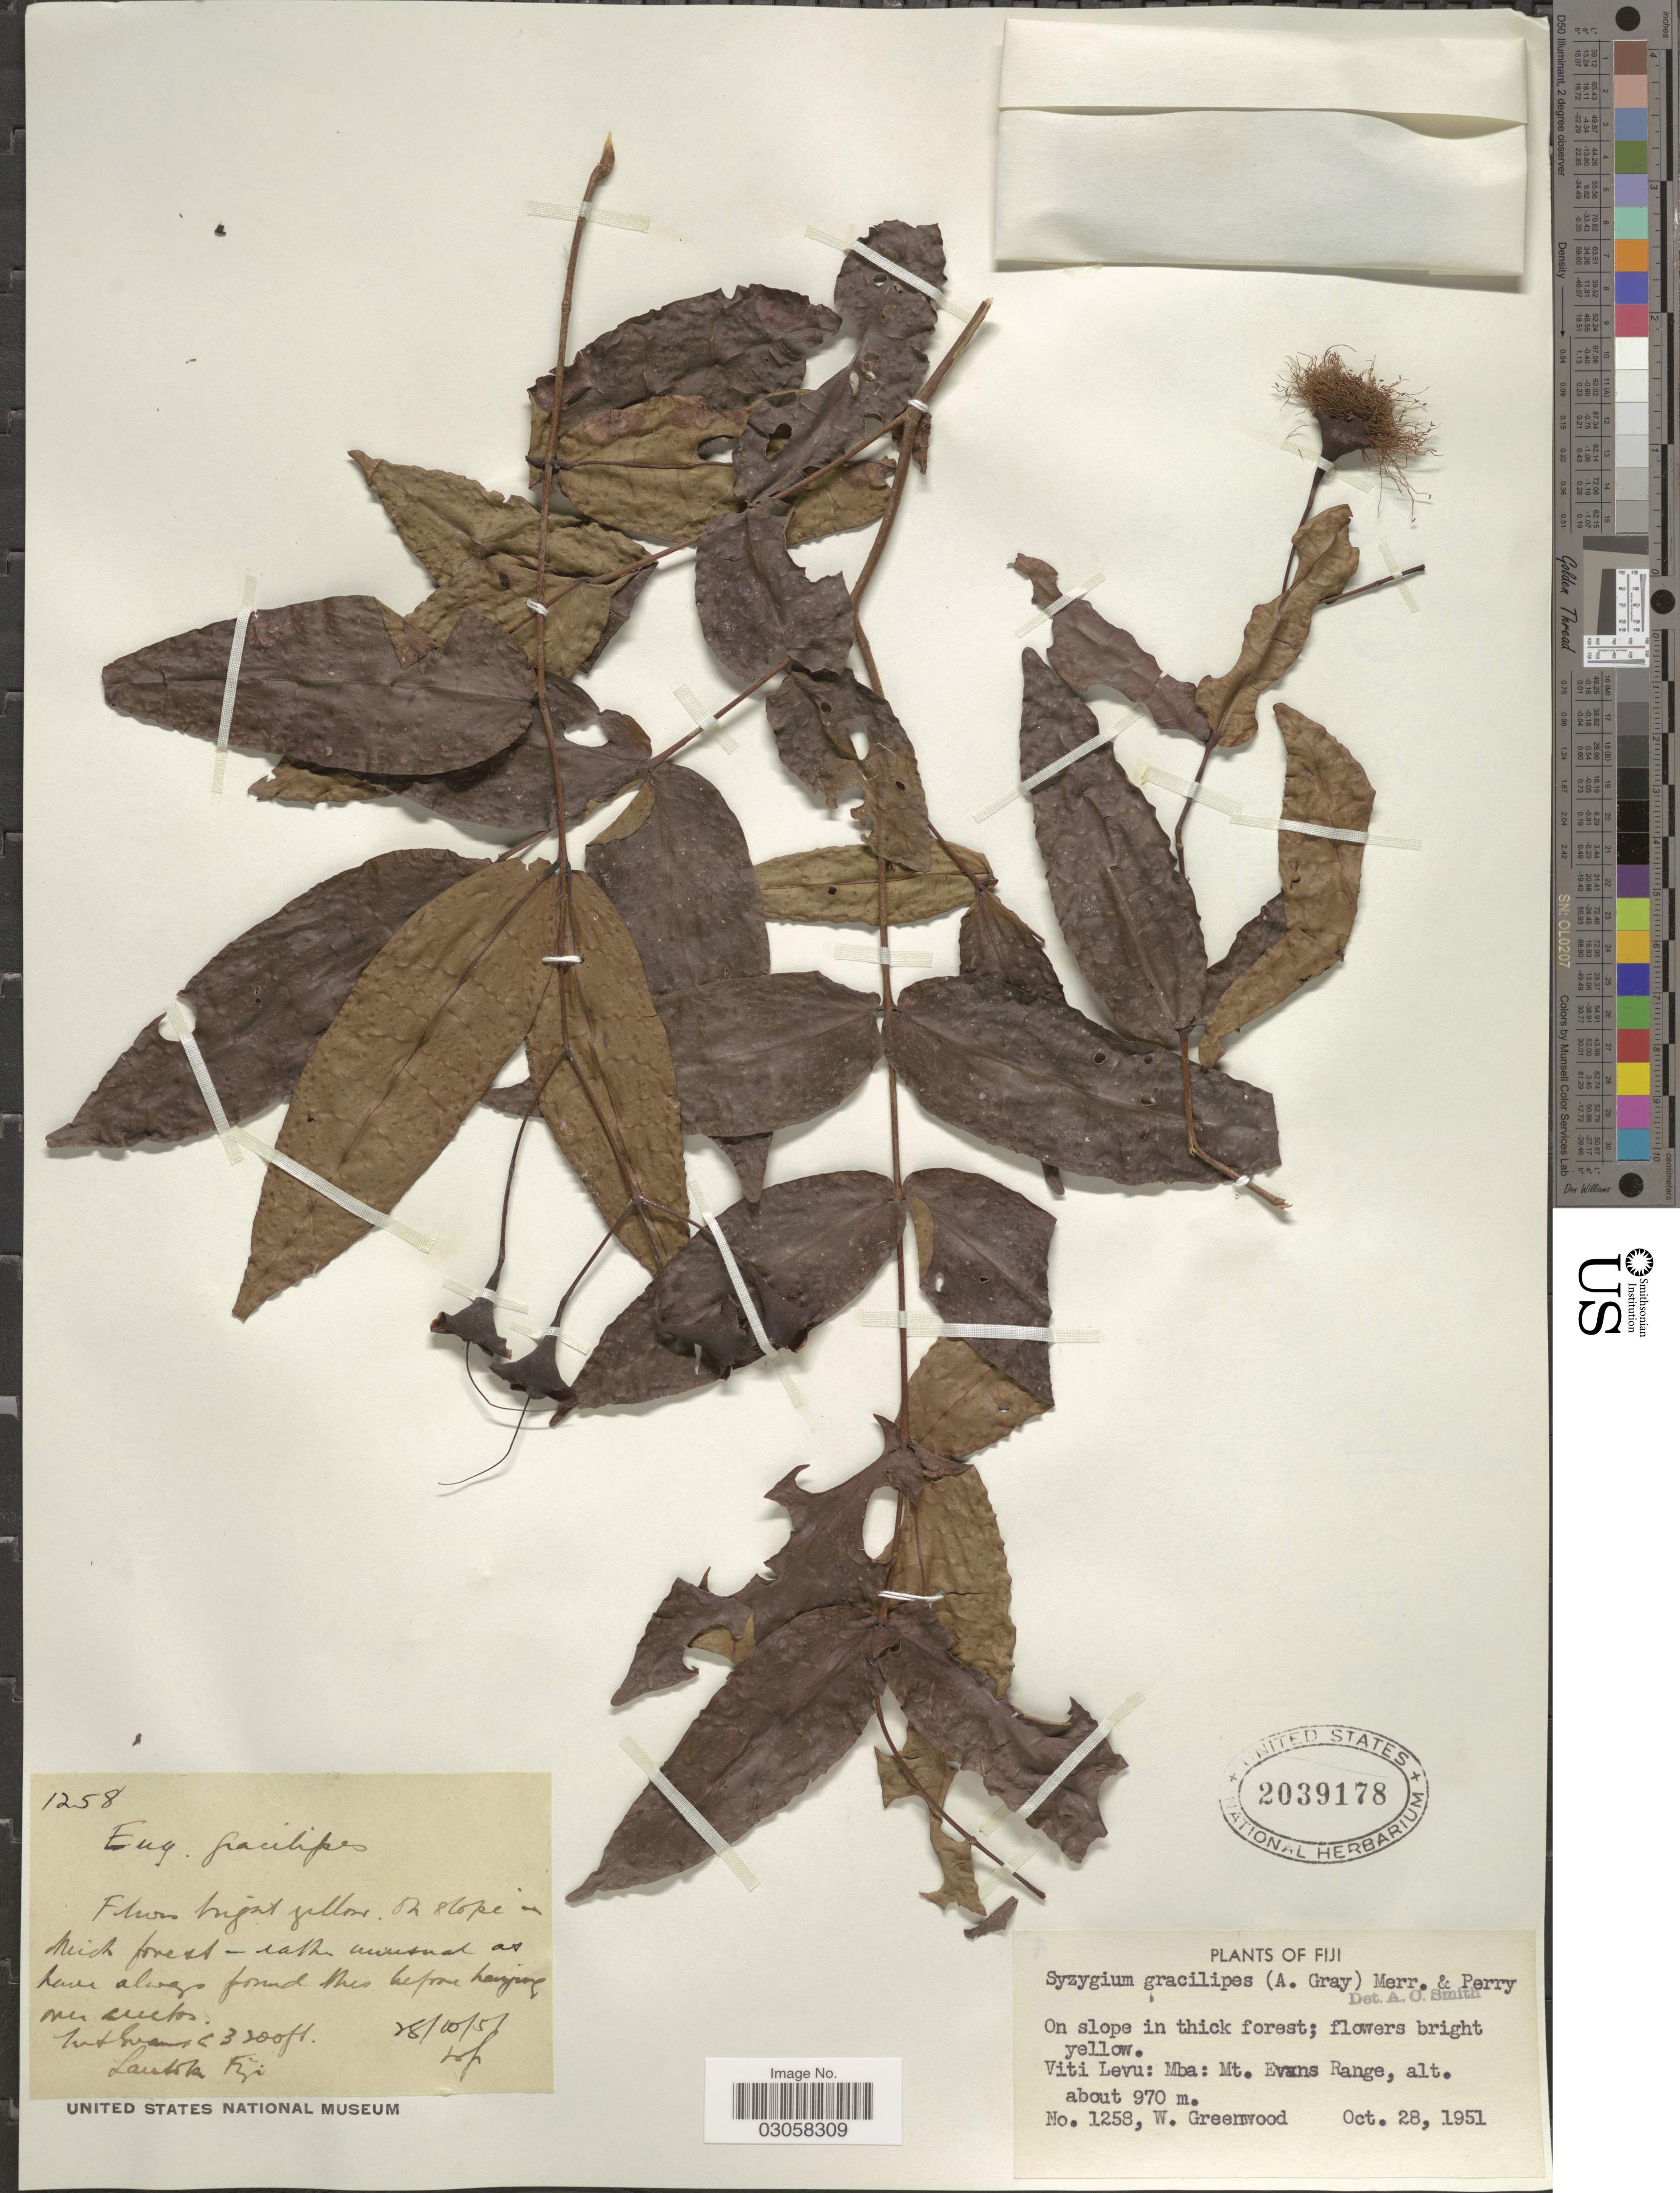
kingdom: Plantae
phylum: Tracheophyta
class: Magnoliopsida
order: Myrtales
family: Myrtaceae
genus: Syzygium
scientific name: Syzygium gracilipes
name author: (A. Gray) Merr. & L.M. Perry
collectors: W. Greenwood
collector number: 1258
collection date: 1951-10-28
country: Fiji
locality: Viti Levu: Mba: Mt. Evans Range. Mt. Evans Lautoka.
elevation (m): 970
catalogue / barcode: US 2039178